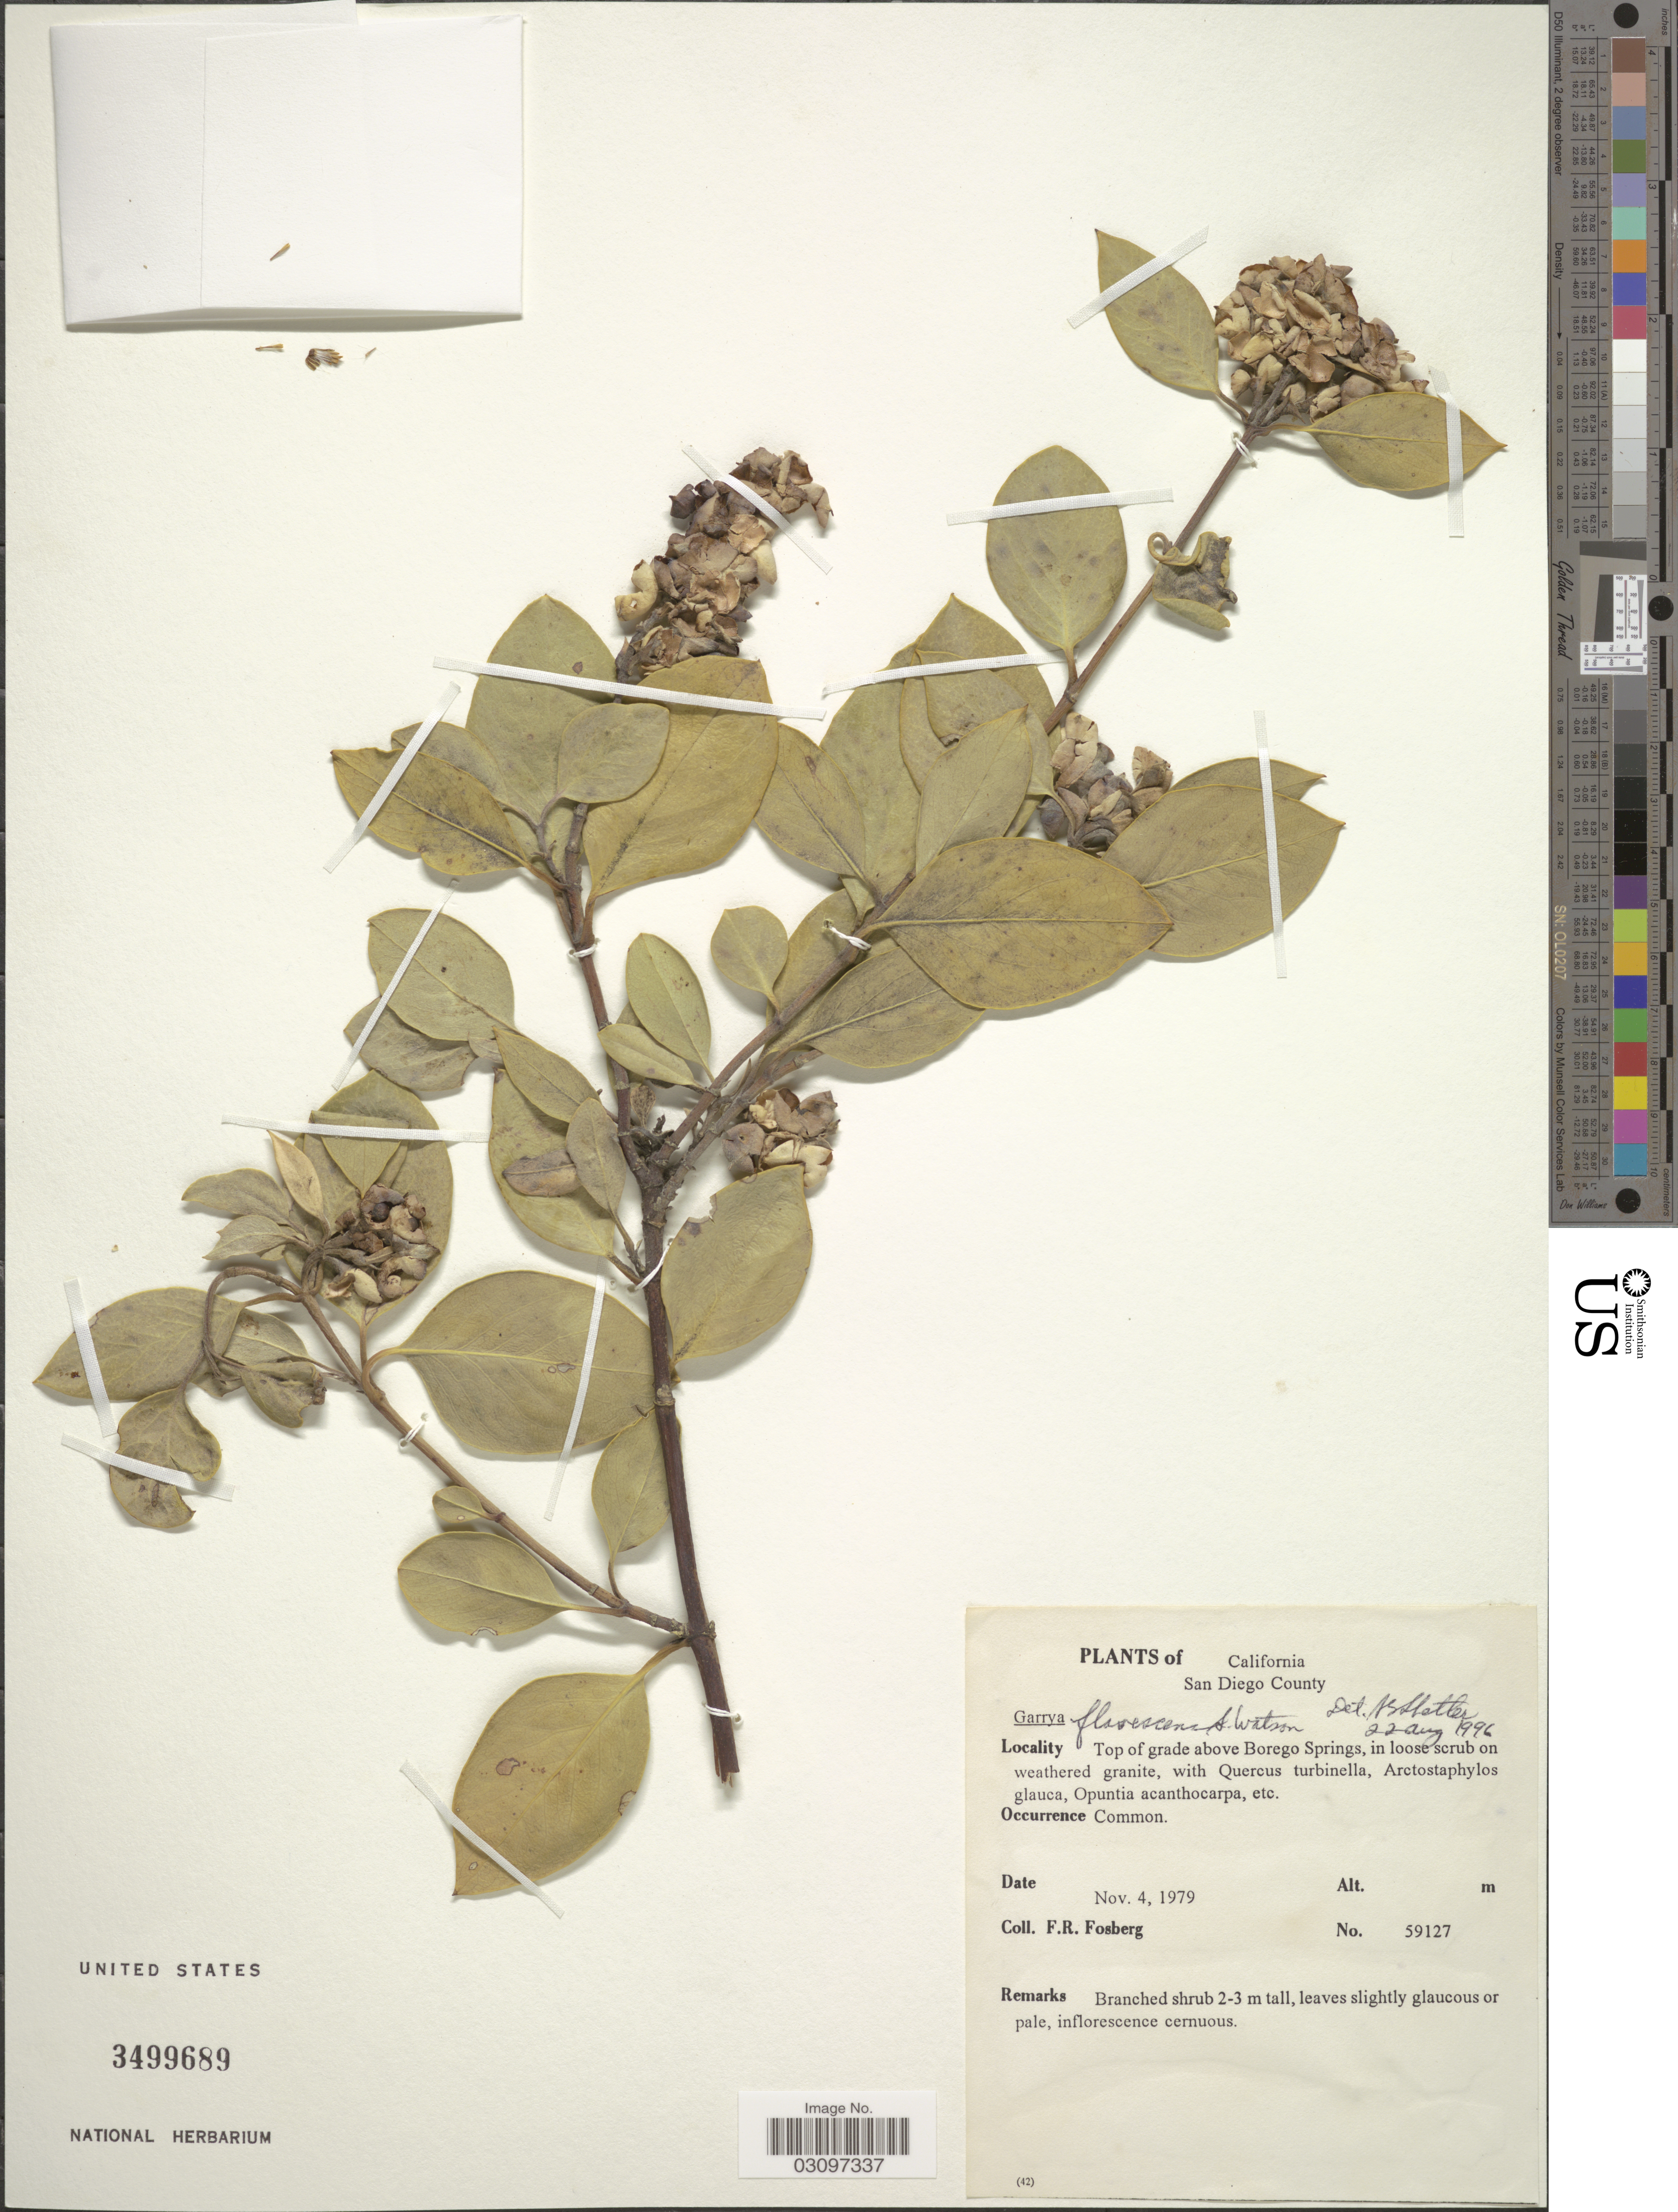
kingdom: Plantae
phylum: Tracheophyta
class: Magnoliopsida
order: Garryales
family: Garryaceae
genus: Garrya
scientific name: Garrya flavescens subsp. flavescens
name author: S. Watson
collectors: F. R. Fosberg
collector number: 59127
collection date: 1979-11-04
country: United States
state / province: California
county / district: San Diego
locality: San Diego County. Top of grade above Borego Springs.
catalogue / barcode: US 3499689